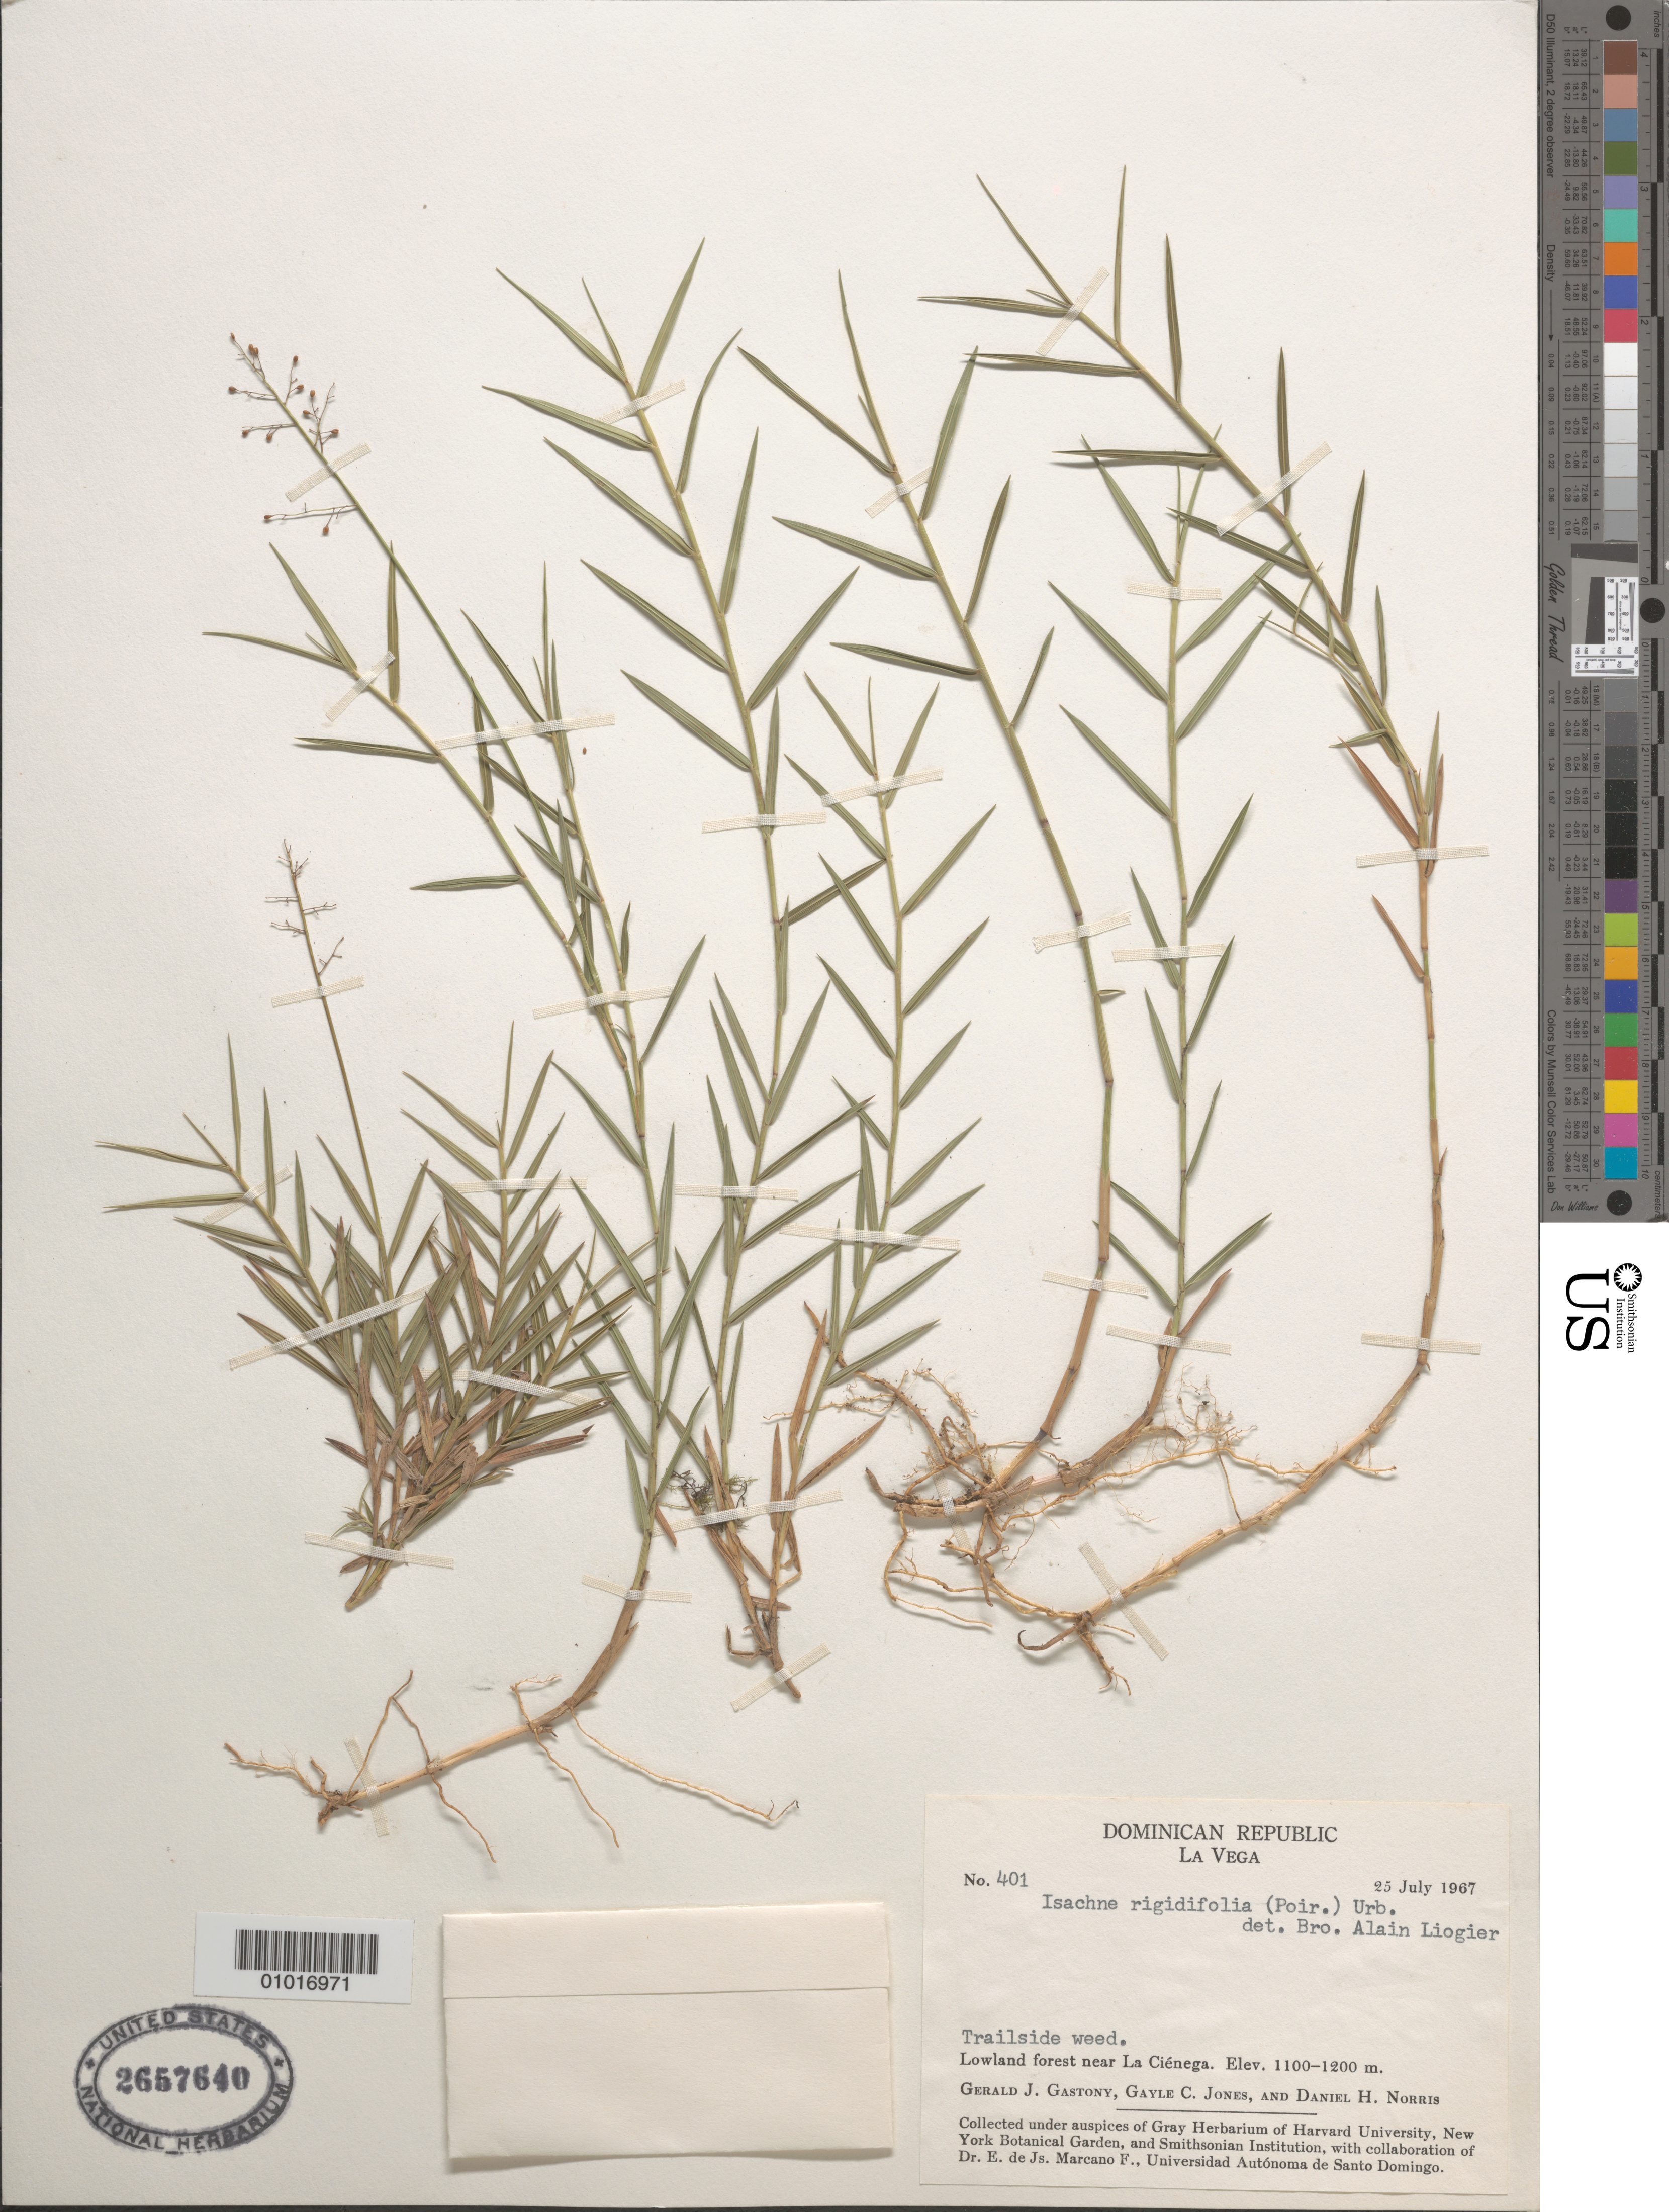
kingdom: Plantae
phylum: Tracheophyta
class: Liliopsida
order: Poales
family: Poaceae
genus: Isachne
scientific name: Isachne rigidifolia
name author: (Poir.) Urb.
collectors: G. Gastony, G. C. Jones & D. H. Norris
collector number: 401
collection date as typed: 25 Jul 1967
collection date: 1967-07-25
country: Dominican Republic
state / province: La Vega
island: Hispaniola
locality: Lowland forest near La Cienega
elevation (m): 1100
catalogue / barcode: US 2657640